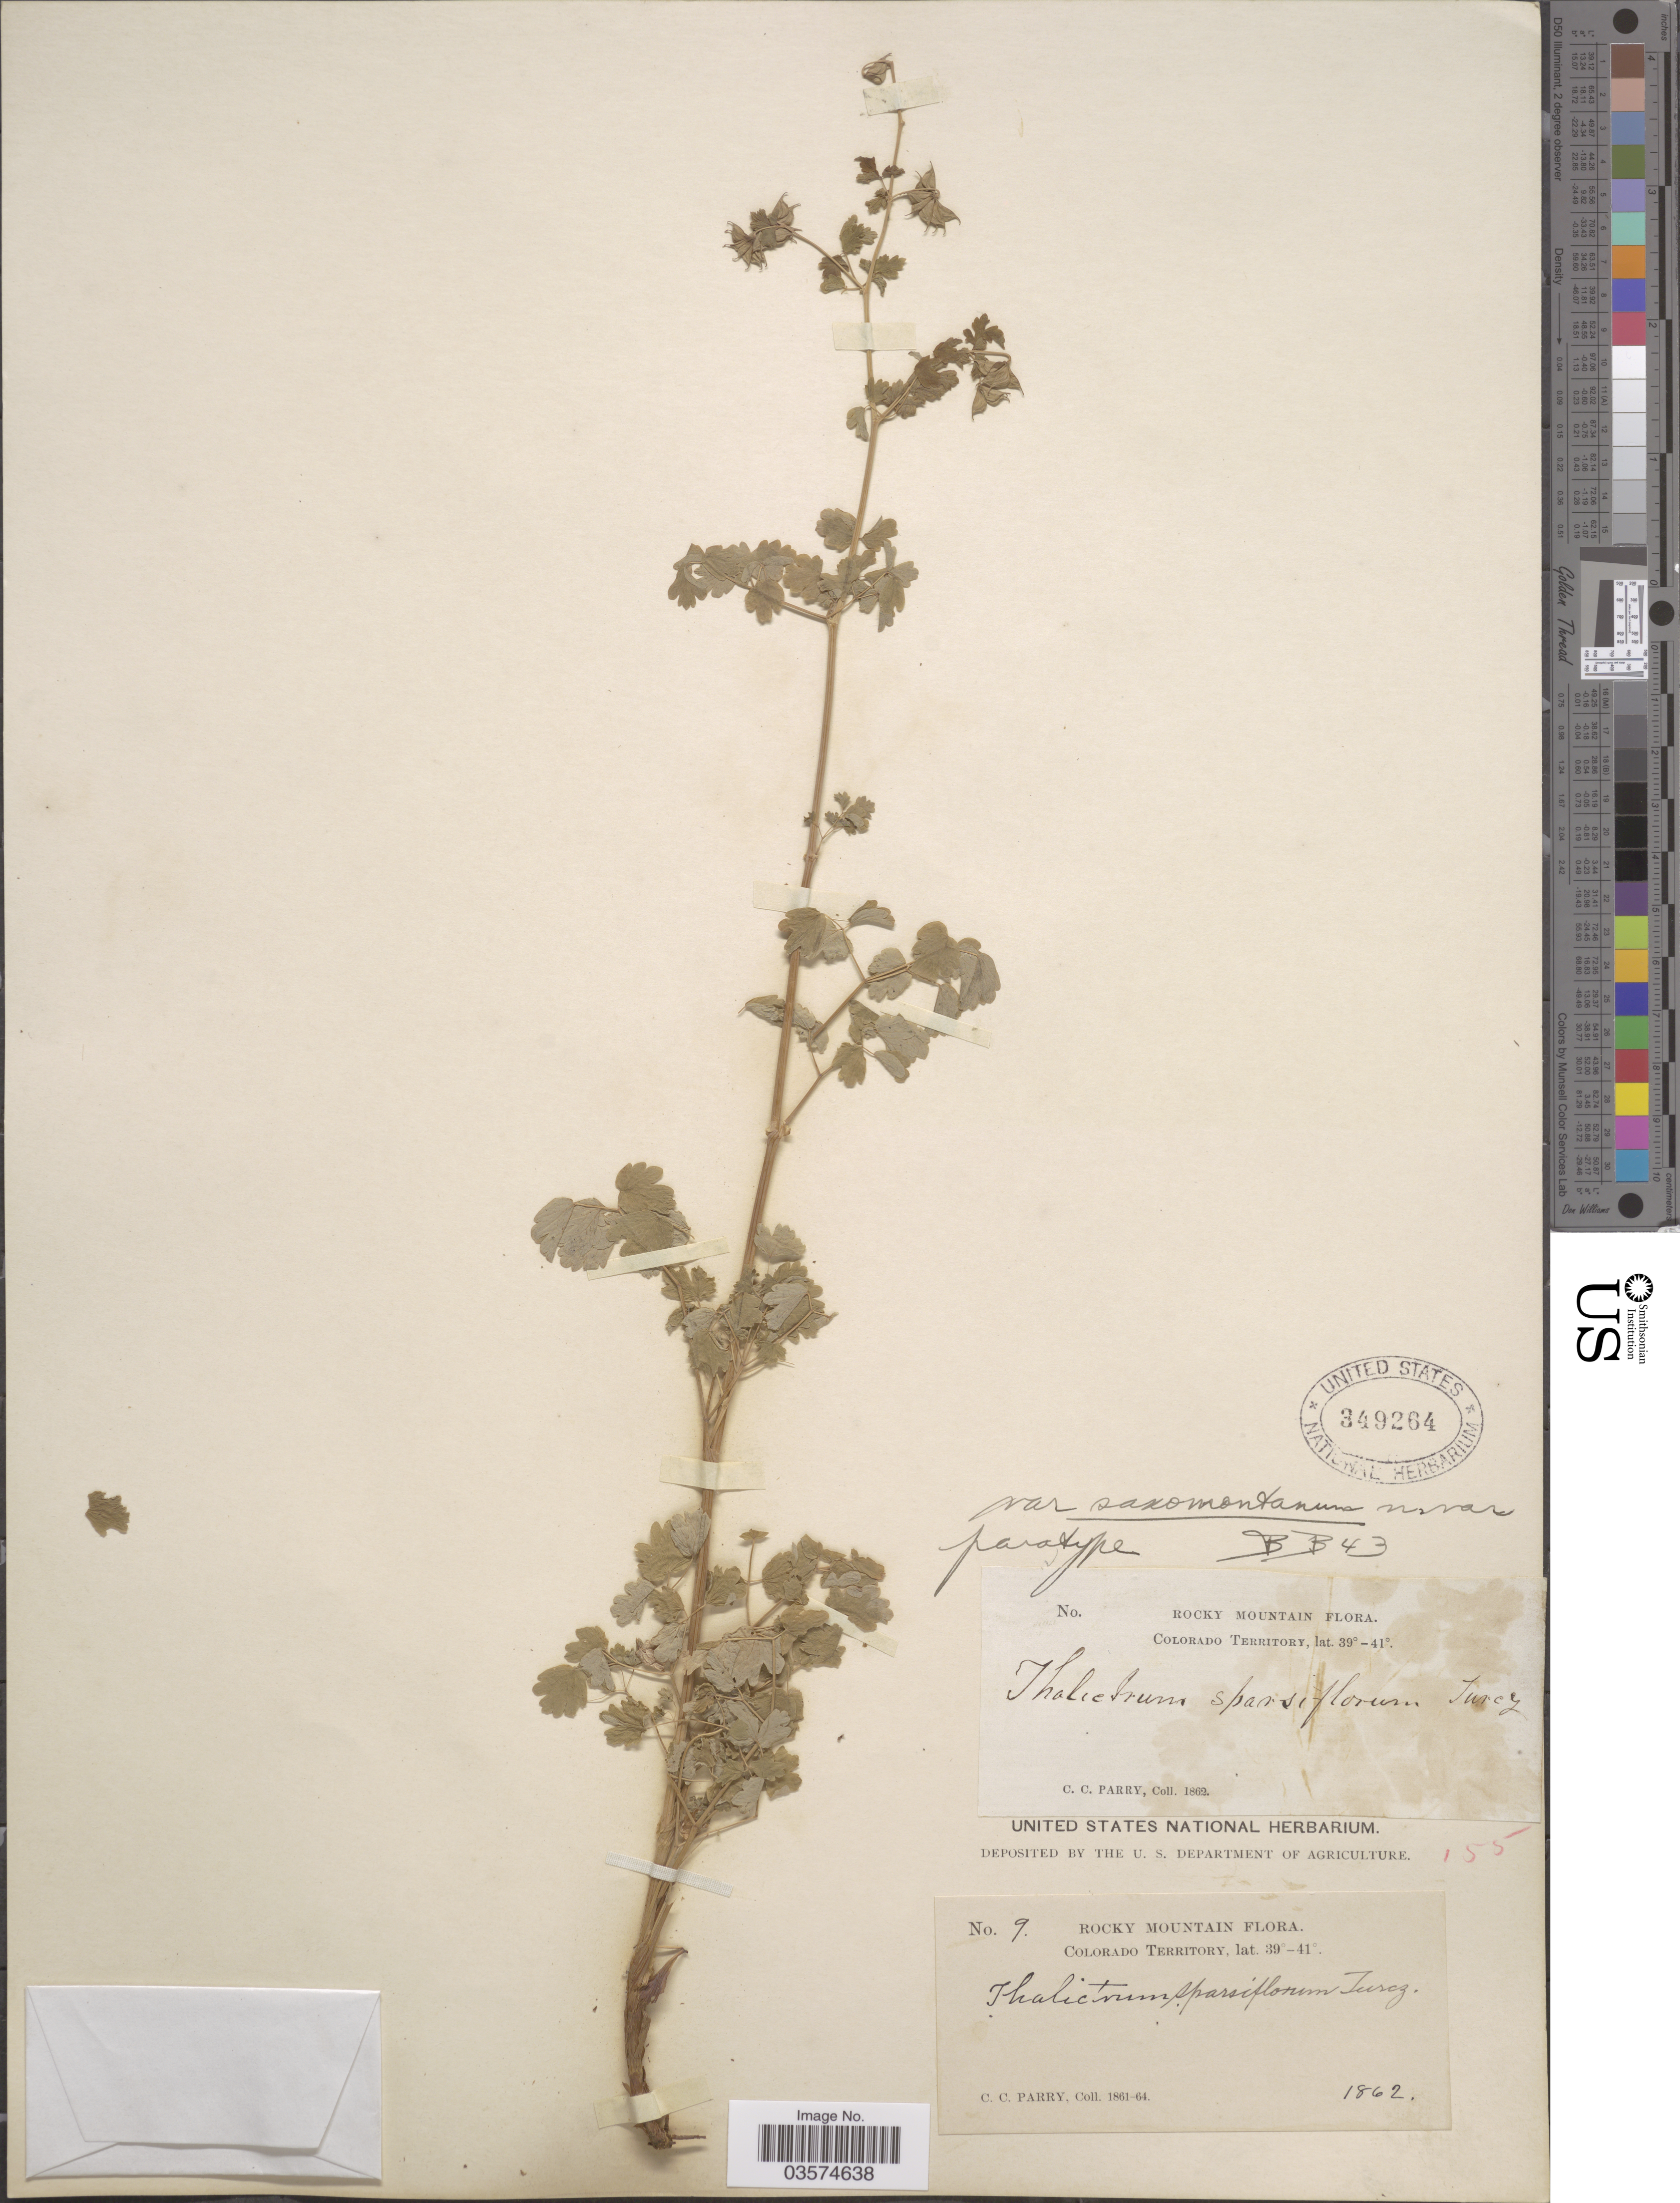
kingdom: Plantae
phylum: Tracheophyta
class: Magnoliopsida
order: Ranunculales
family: Ranunculaceae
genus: Thalictrum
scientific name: Thalictrum sparsiflorum var. saximontanum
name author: B. Boivin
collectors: C. C. Parry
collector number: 9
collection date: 1862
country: United States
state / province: Colorado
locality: Rocky Mountain.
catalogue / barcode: US 349264